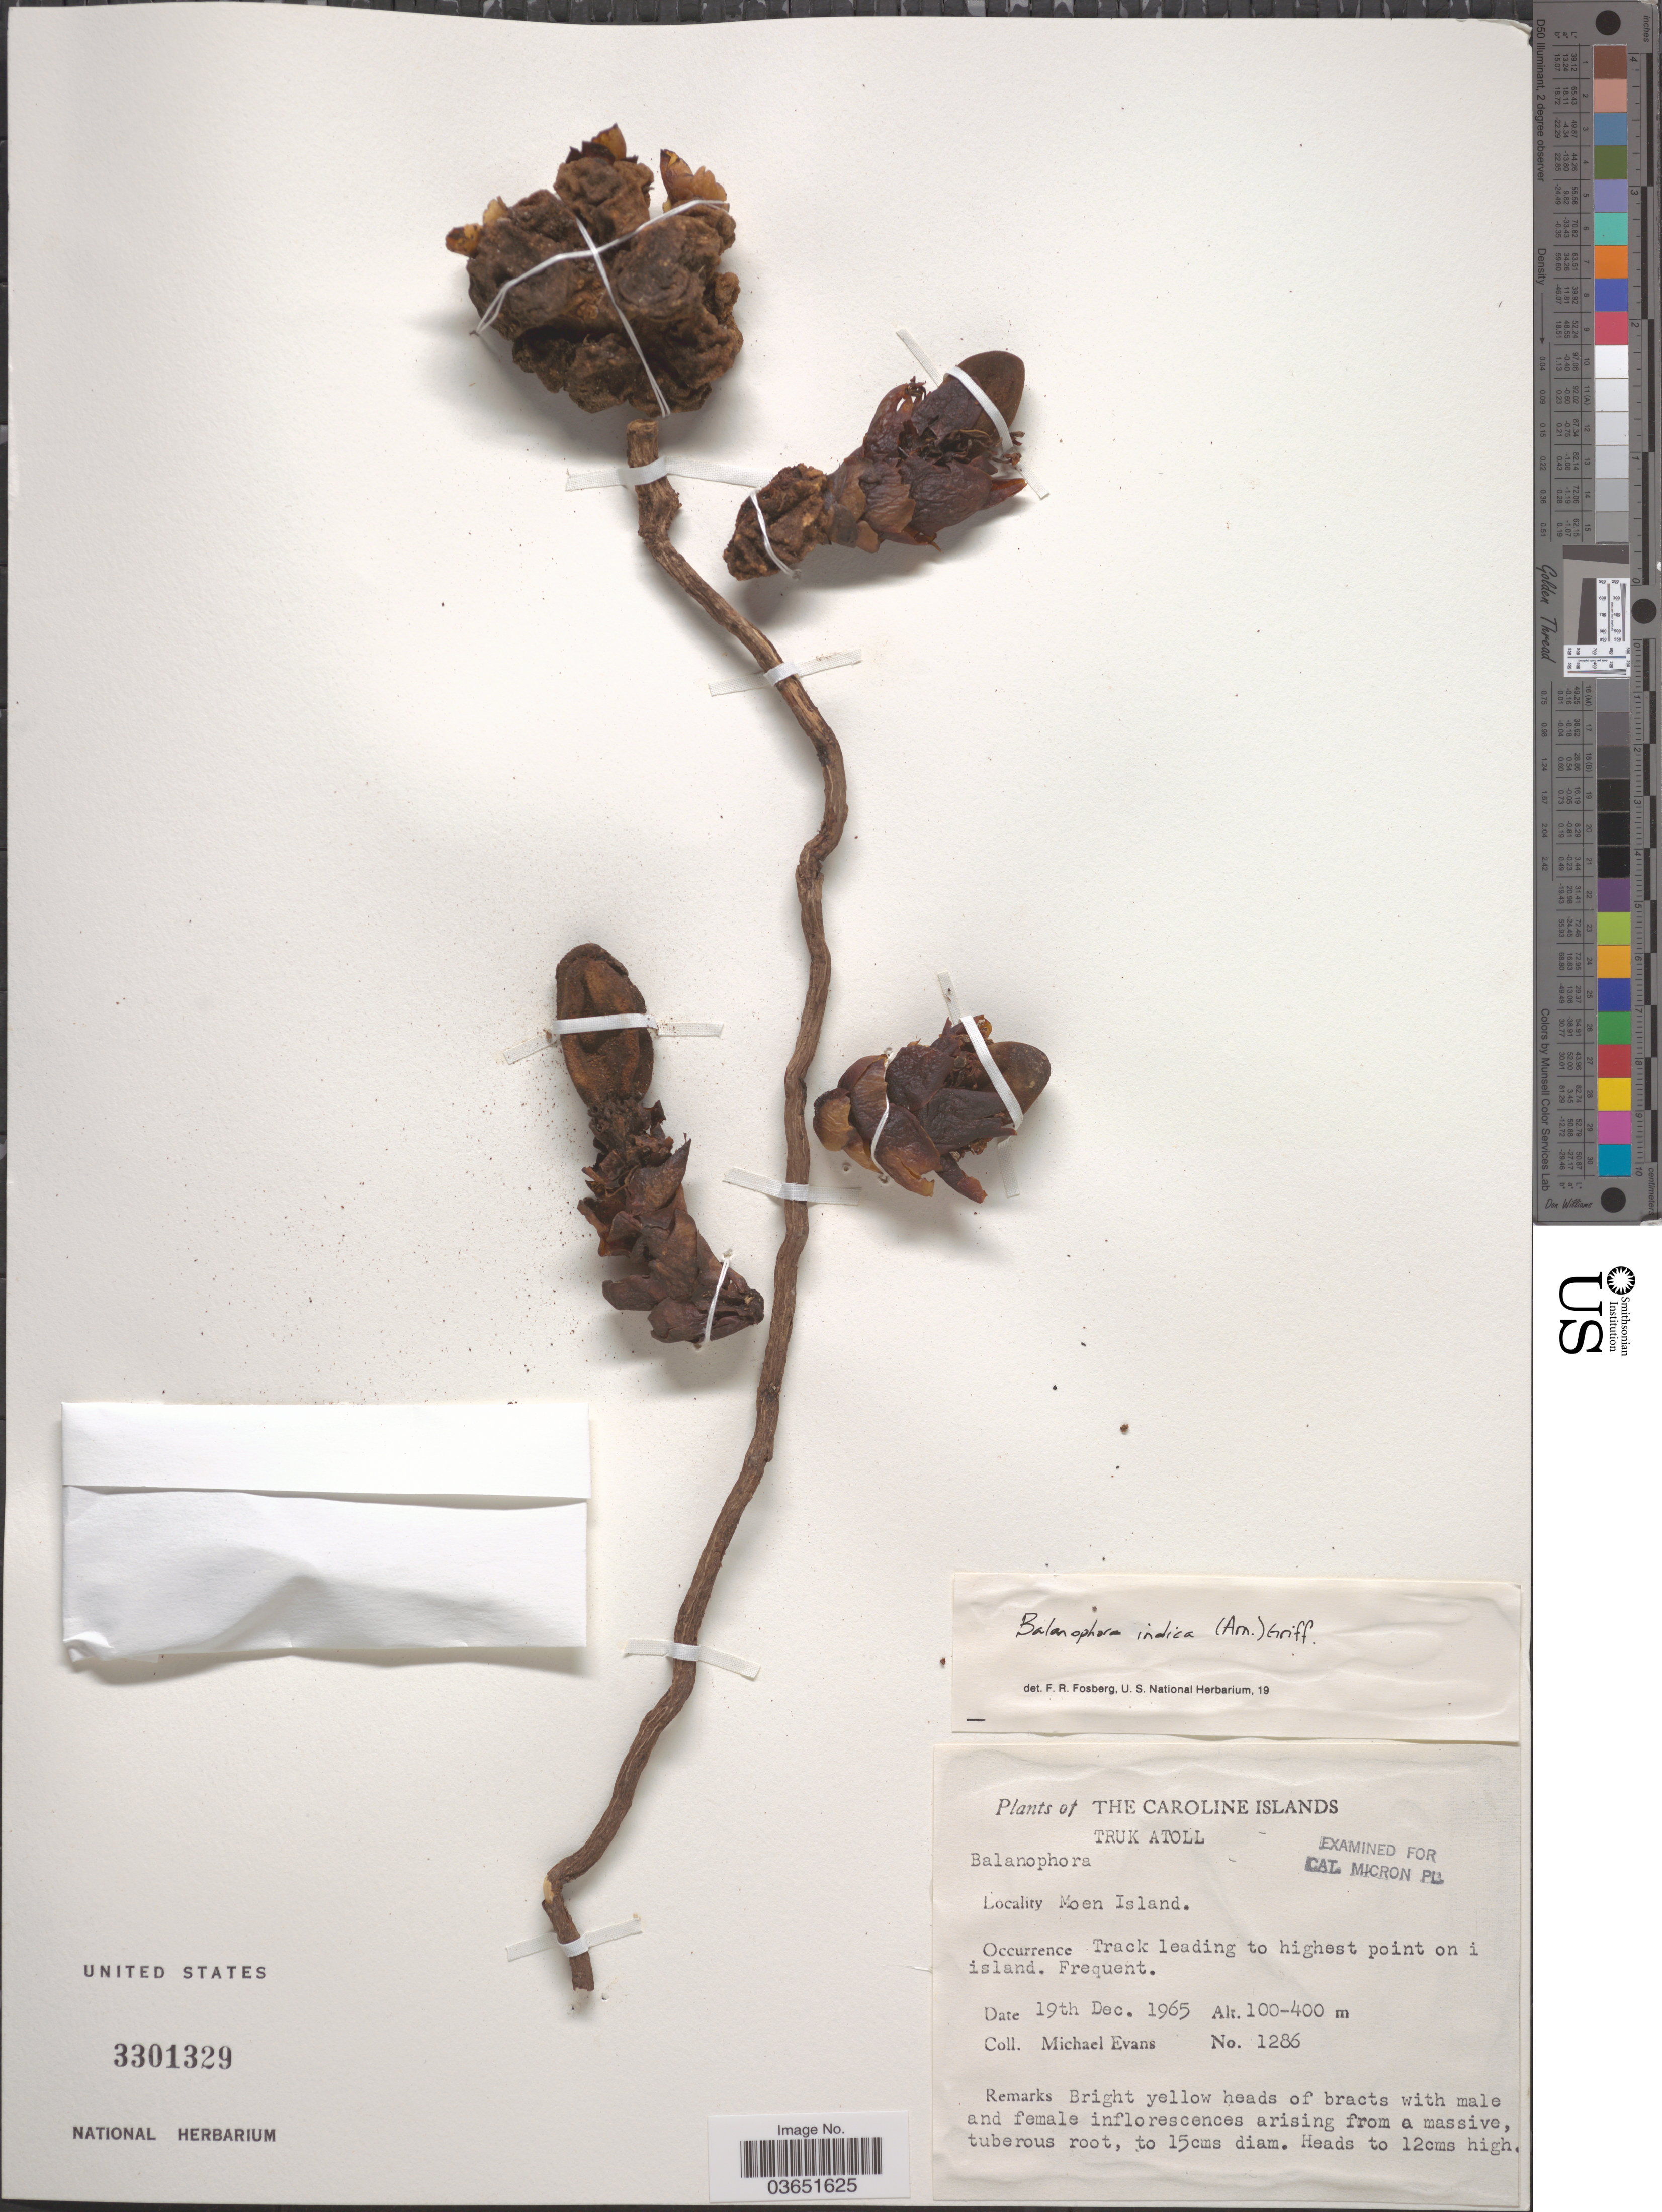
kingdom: Plantae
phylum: Tracheophyta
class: Magnoliopsida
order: Santalales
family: Balanophoraceae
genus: Balanophora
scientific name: Balanophora indica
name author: (Arn.) Griff.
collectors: M. Evans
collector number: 1286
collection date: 1965-12-19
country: Micronesia, Federated States of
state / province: Truk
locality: The Caroline Islands. Truk Atoll. Moen Island. Track leading to highest point on i island.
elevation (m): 100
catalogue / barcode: US 3301329